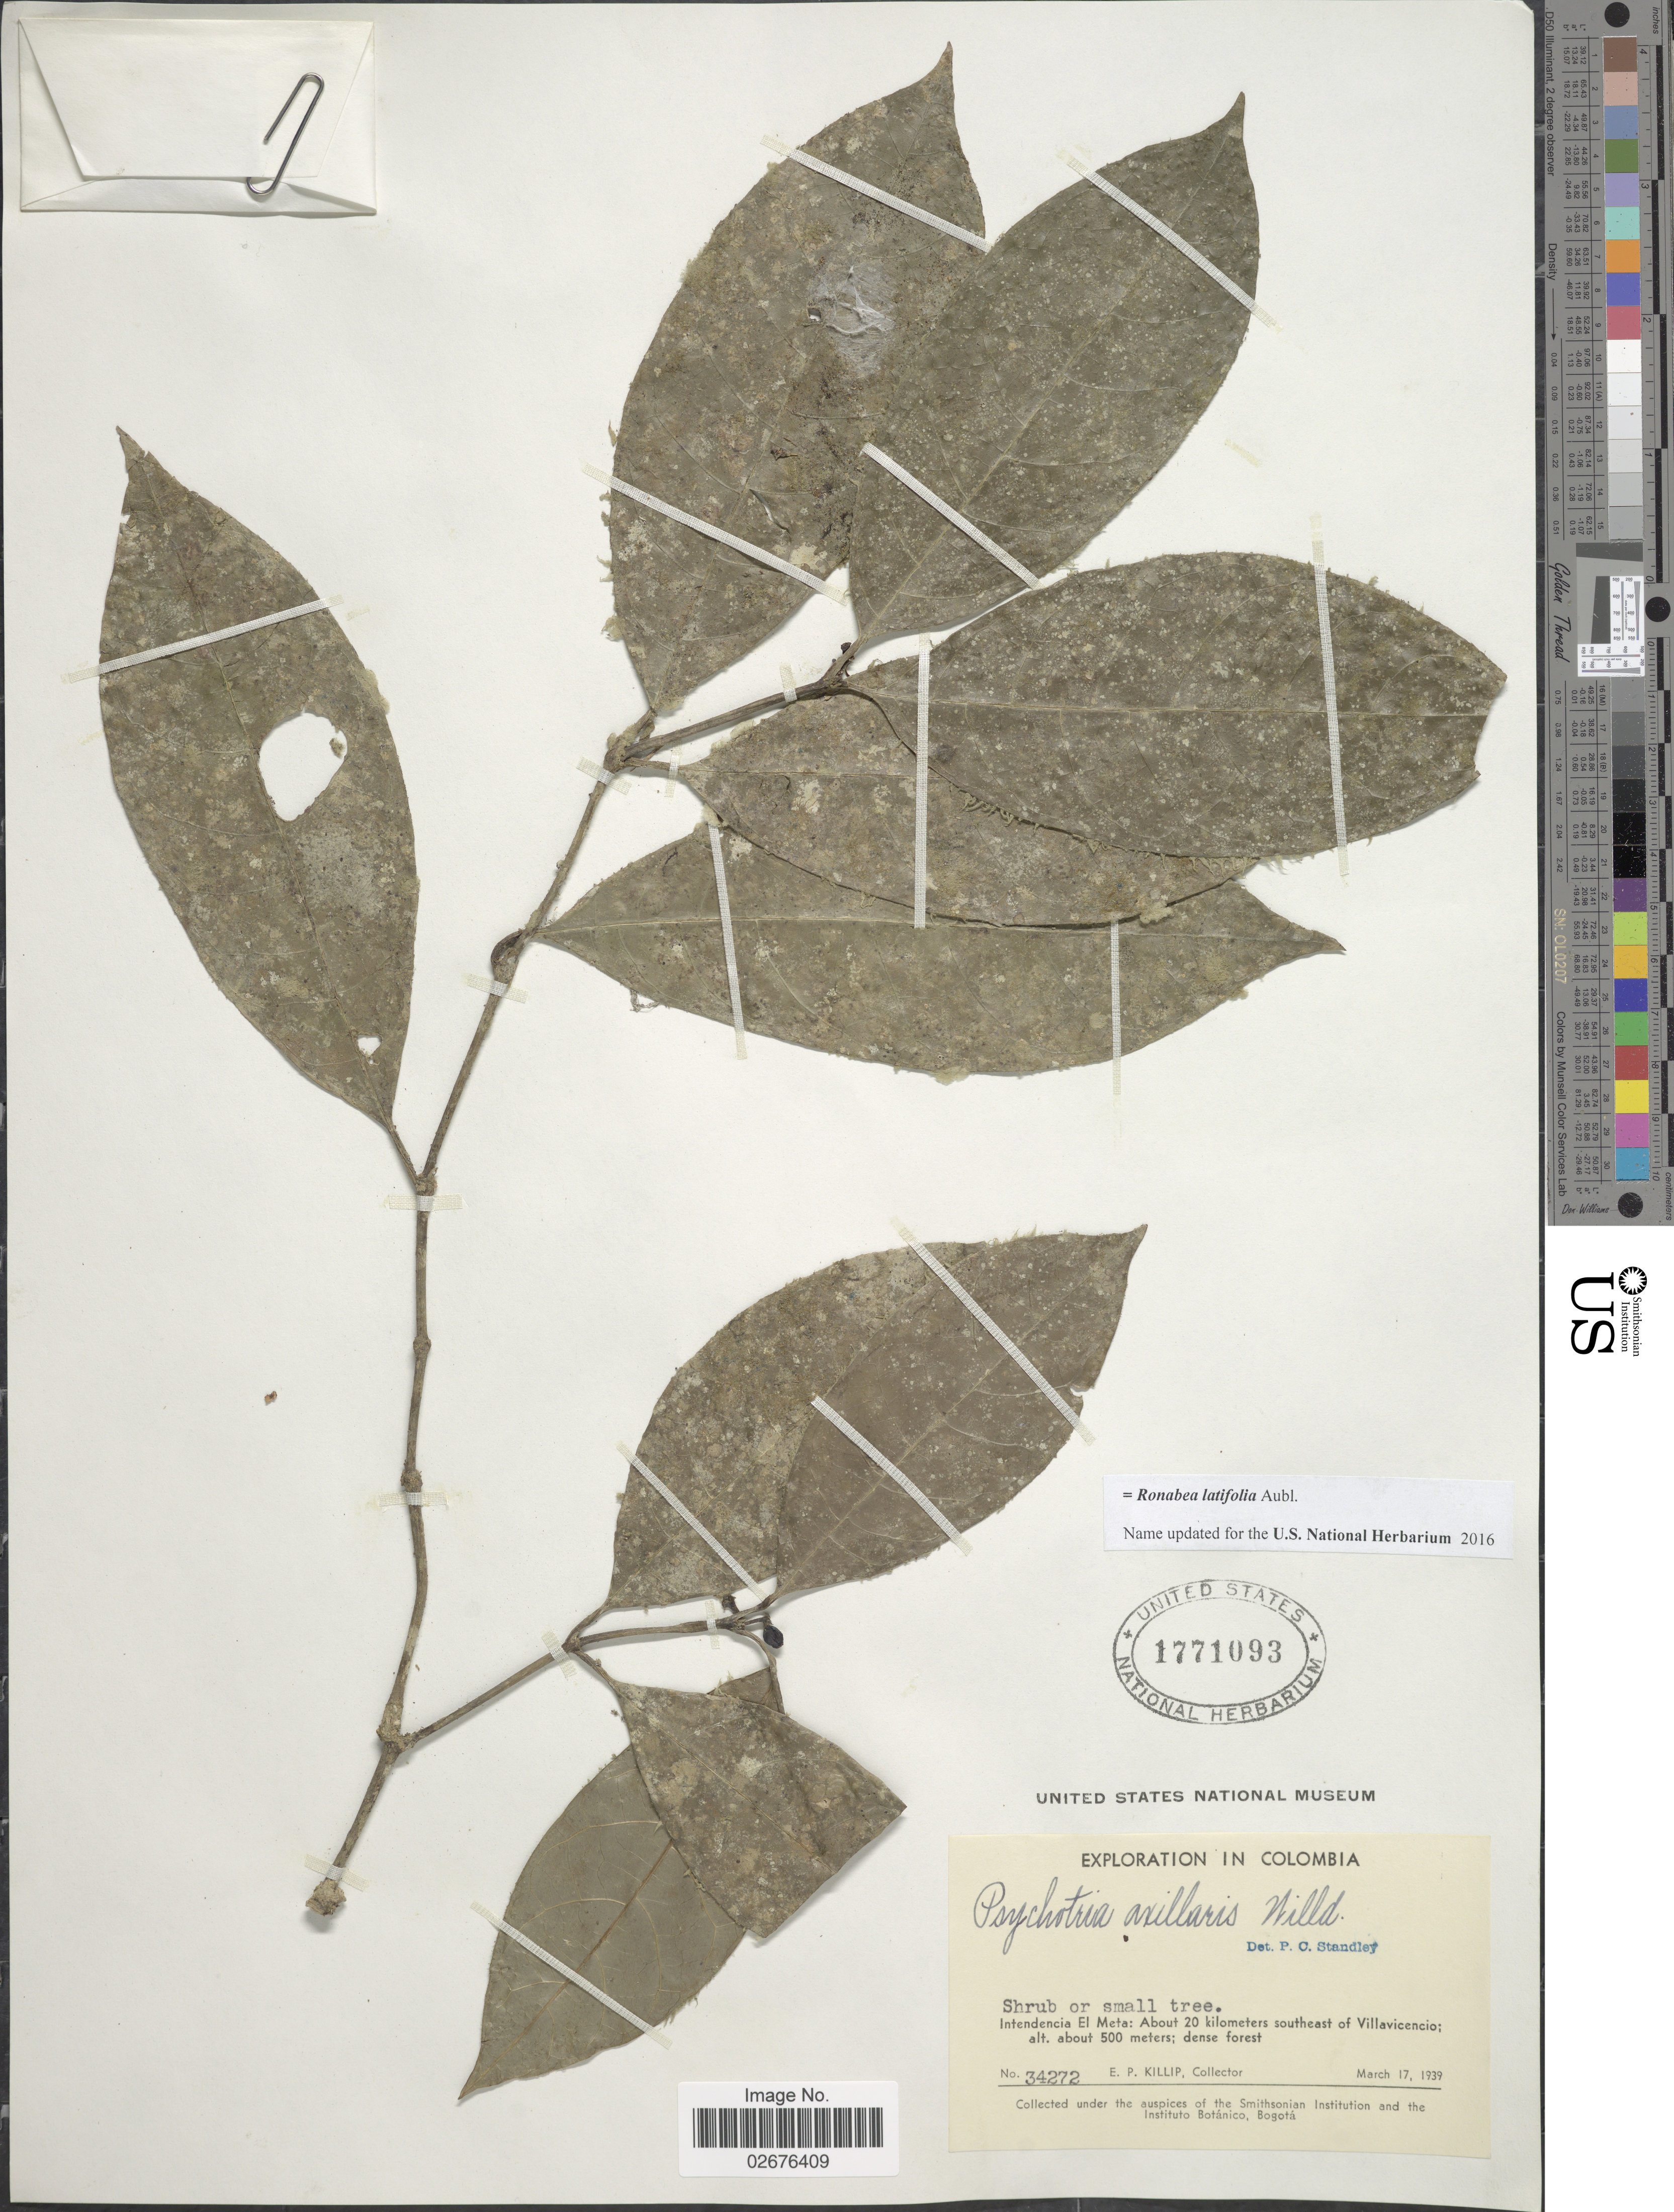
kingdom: Plantae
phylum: Tracheophyta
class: Magnoliopsida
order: Gentianales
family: Rubiaceae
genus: Ronabea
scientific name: Ronabea latifolia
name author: Aubl.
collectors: E. P. Killip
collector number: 34272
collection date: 1939-03-17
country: Colombia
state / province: Meta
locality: Intendencia El Meta: about 20 kilomters southeast of Villavicencio; dense forest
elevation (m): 500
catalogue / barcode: US 1771093